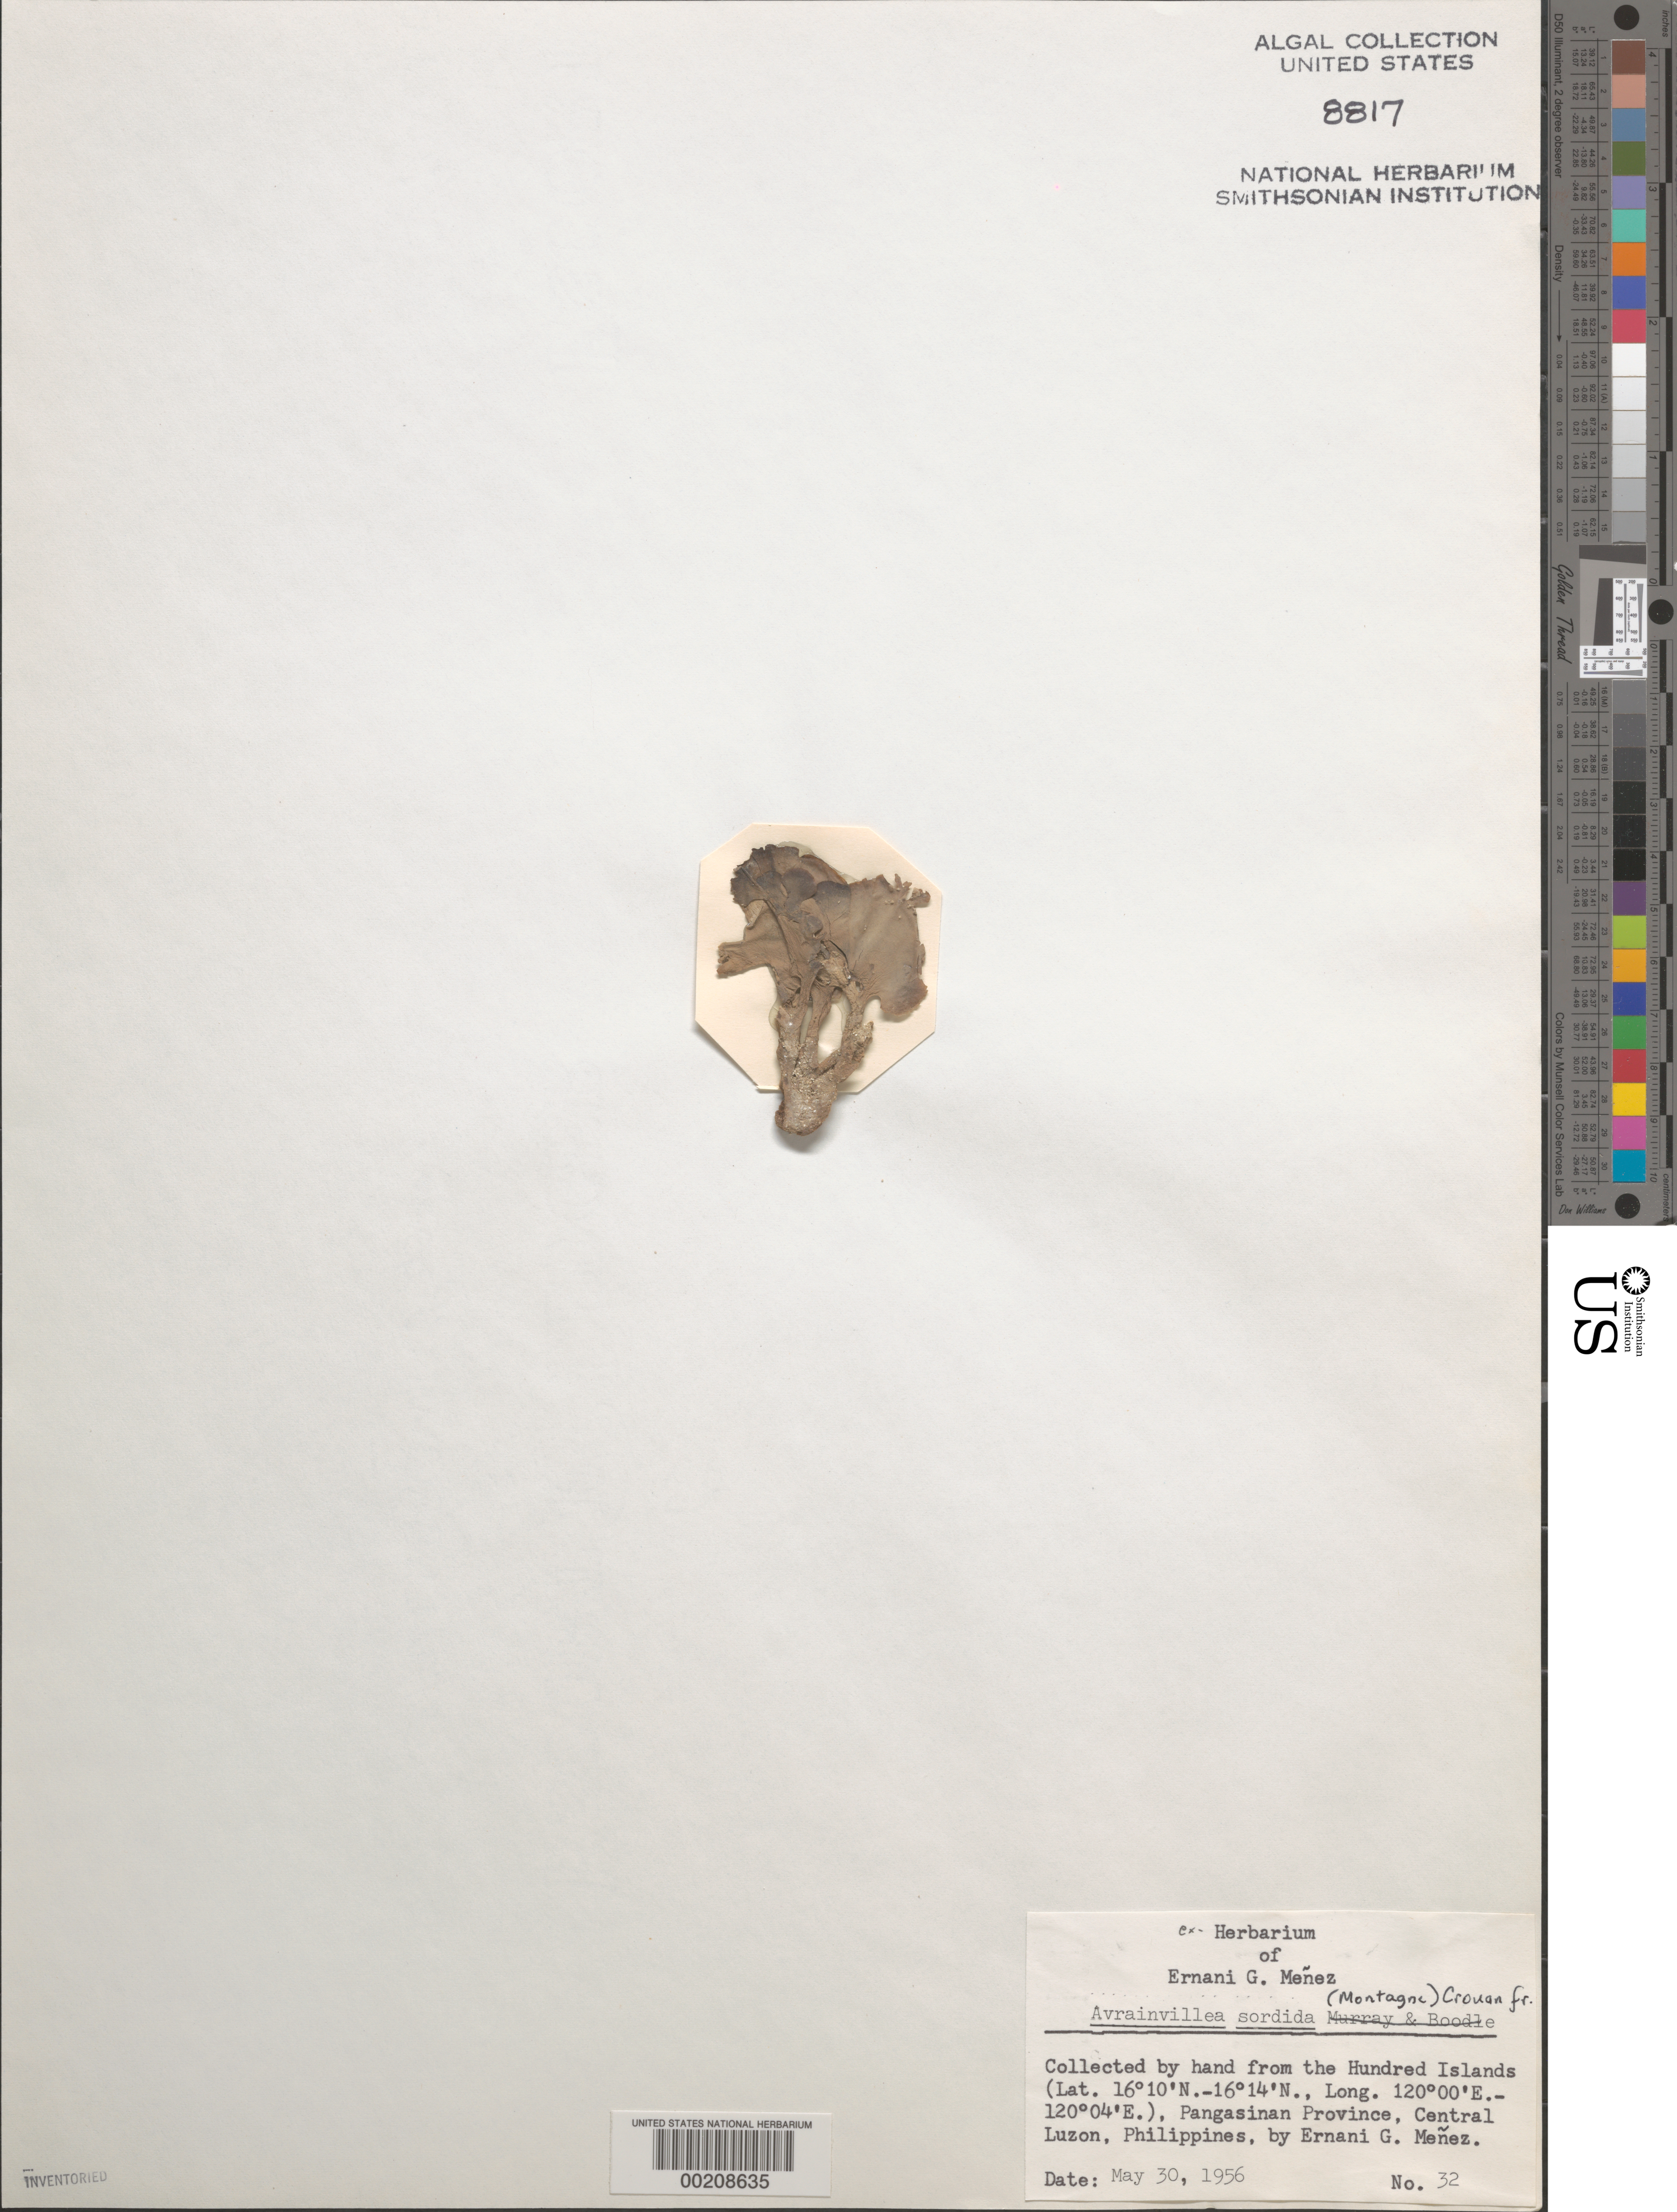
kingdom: Plantae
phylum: Chlorophyta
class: Ulvophyceae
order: Bryopsidales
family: Dichotomosiphonaceae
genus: Avrainvillea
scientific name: Avrainvillea sordida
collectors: Meñez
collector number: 32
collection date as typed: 30 May 1956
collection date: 1956-05-30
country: Philippines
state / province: Ilocos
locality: Hundred islands, pangasinan province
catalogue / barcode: US 8817